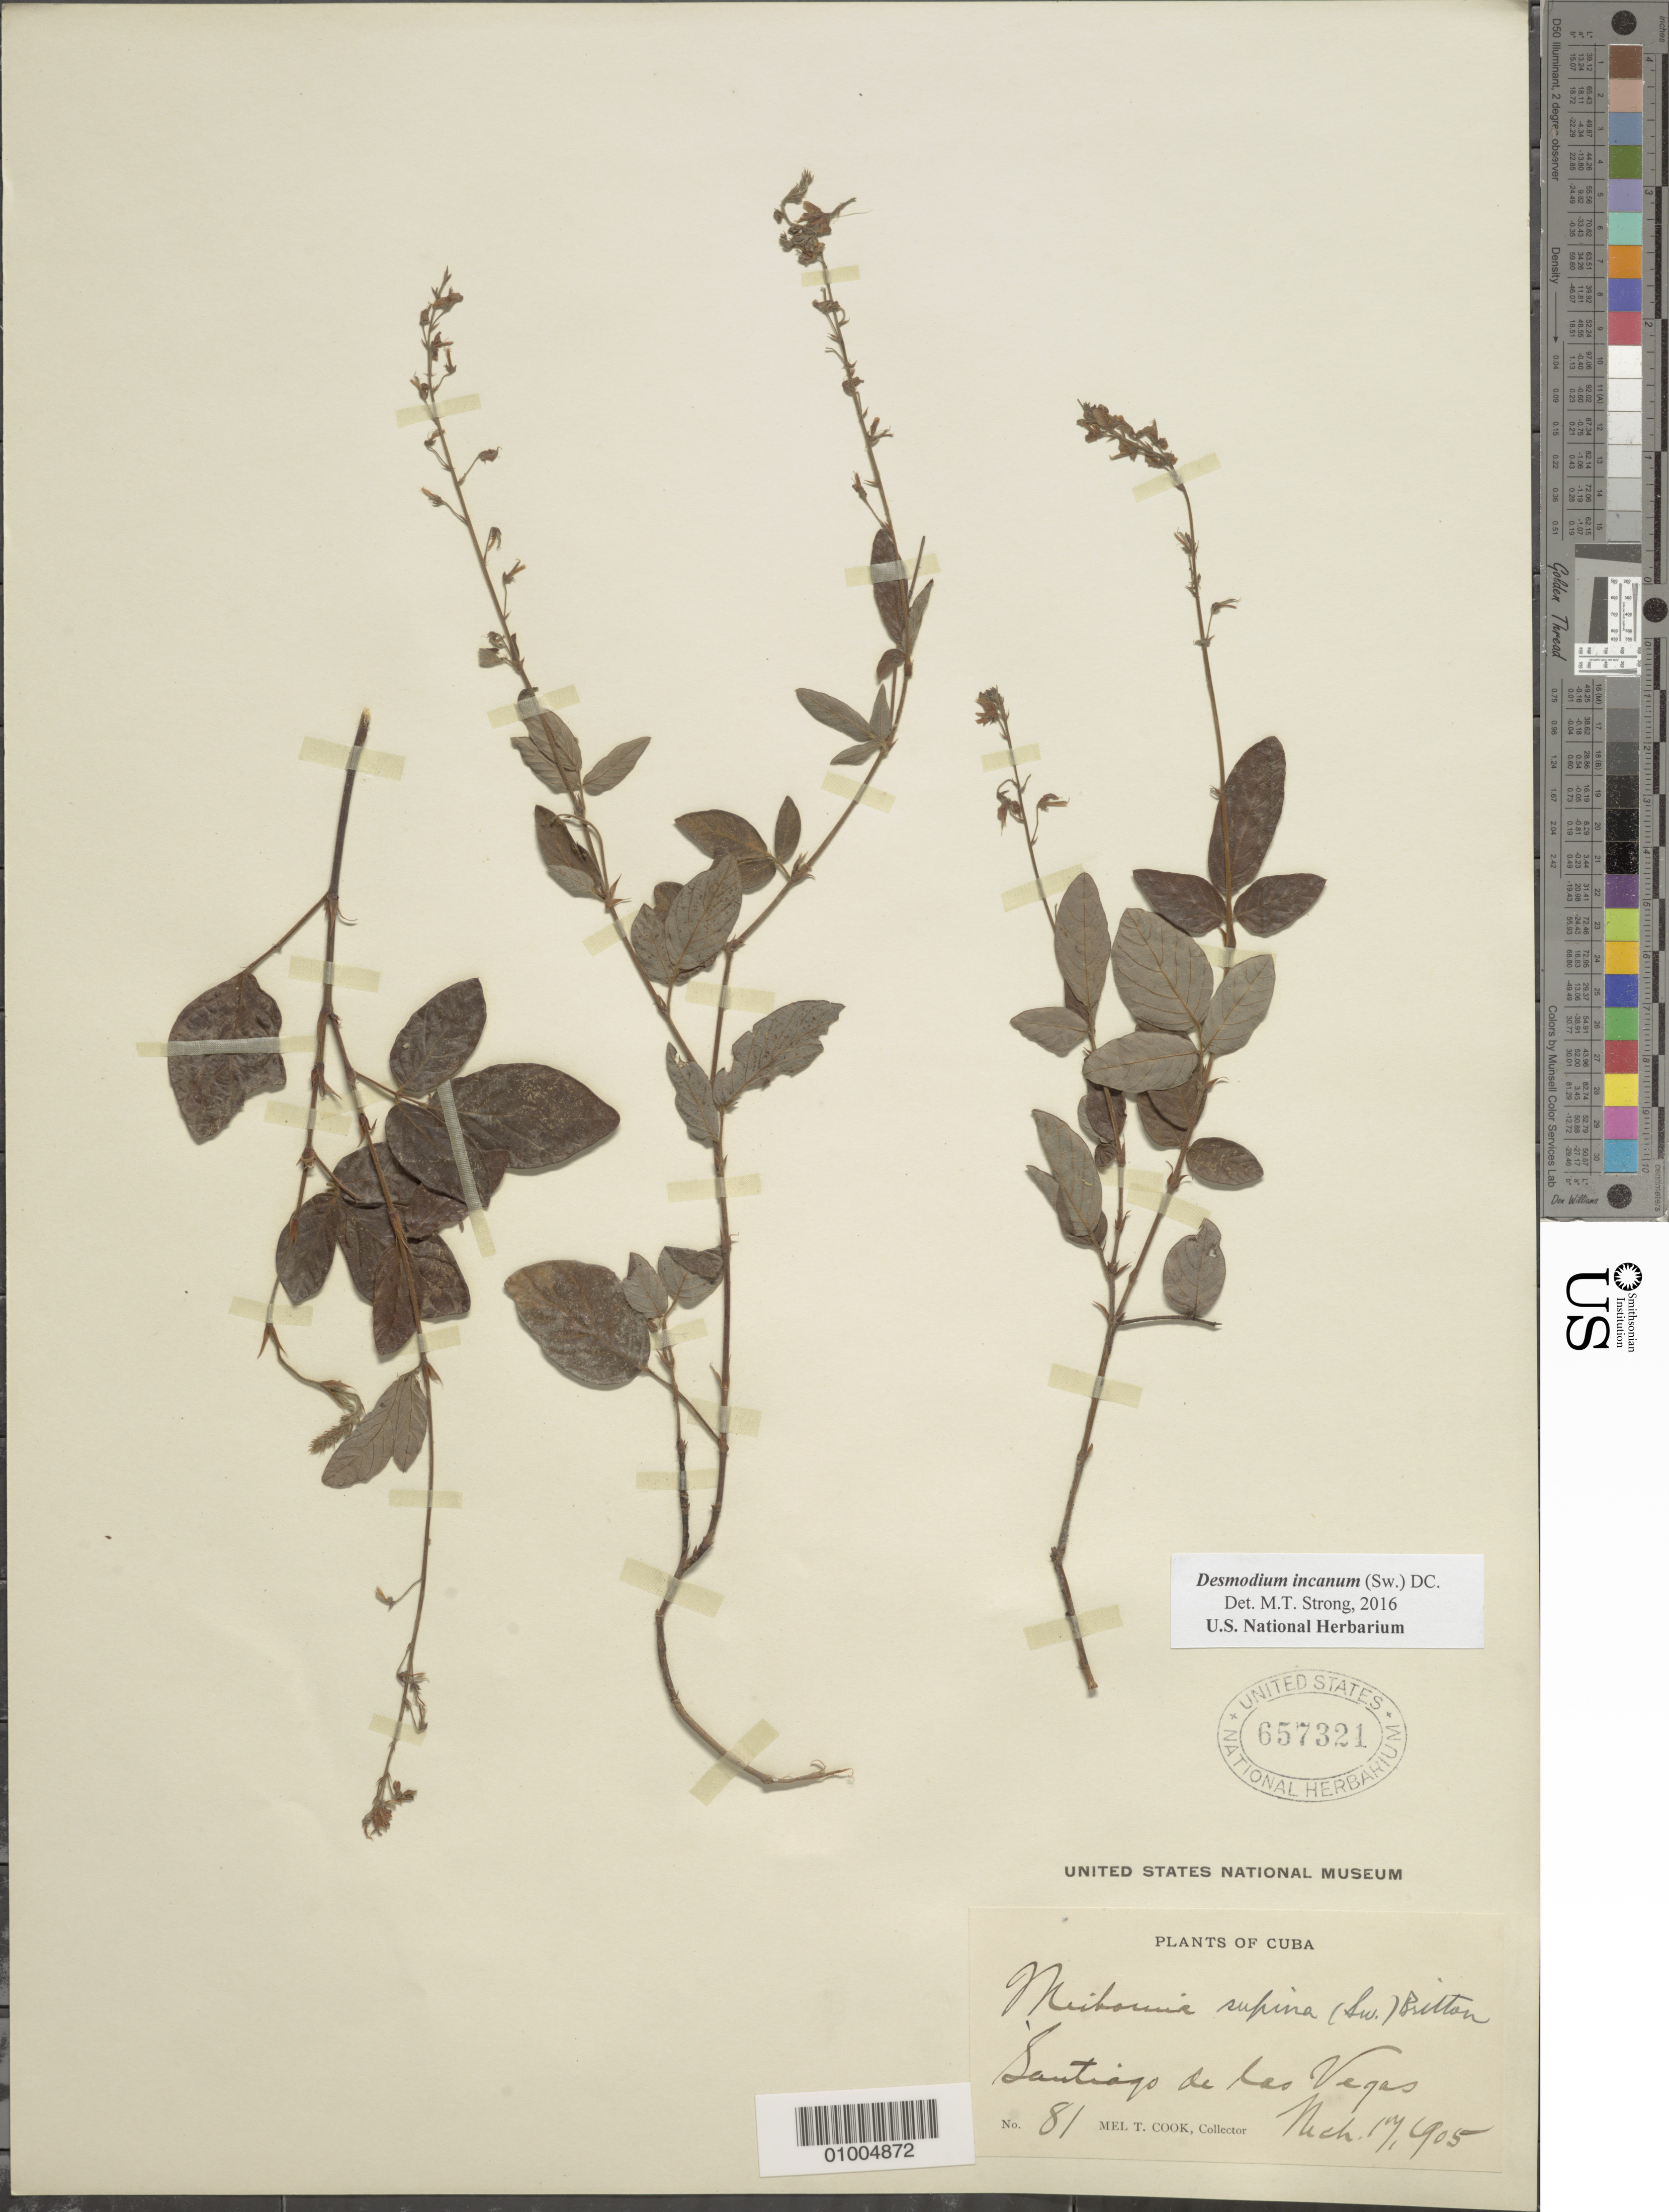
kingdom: Plantae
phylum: Tracheophyta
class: Magnoliopsida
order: Fabales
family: Fabaceae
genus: Desmodium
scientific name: Desmodium incanum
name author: (Sw.) DC.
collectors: M. T. Cook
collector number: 81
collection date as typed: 17 Mar 1905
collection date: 1905-03-17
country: Cuba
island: Cuba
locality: Santioago de Las Vegas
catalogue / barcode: US 657321